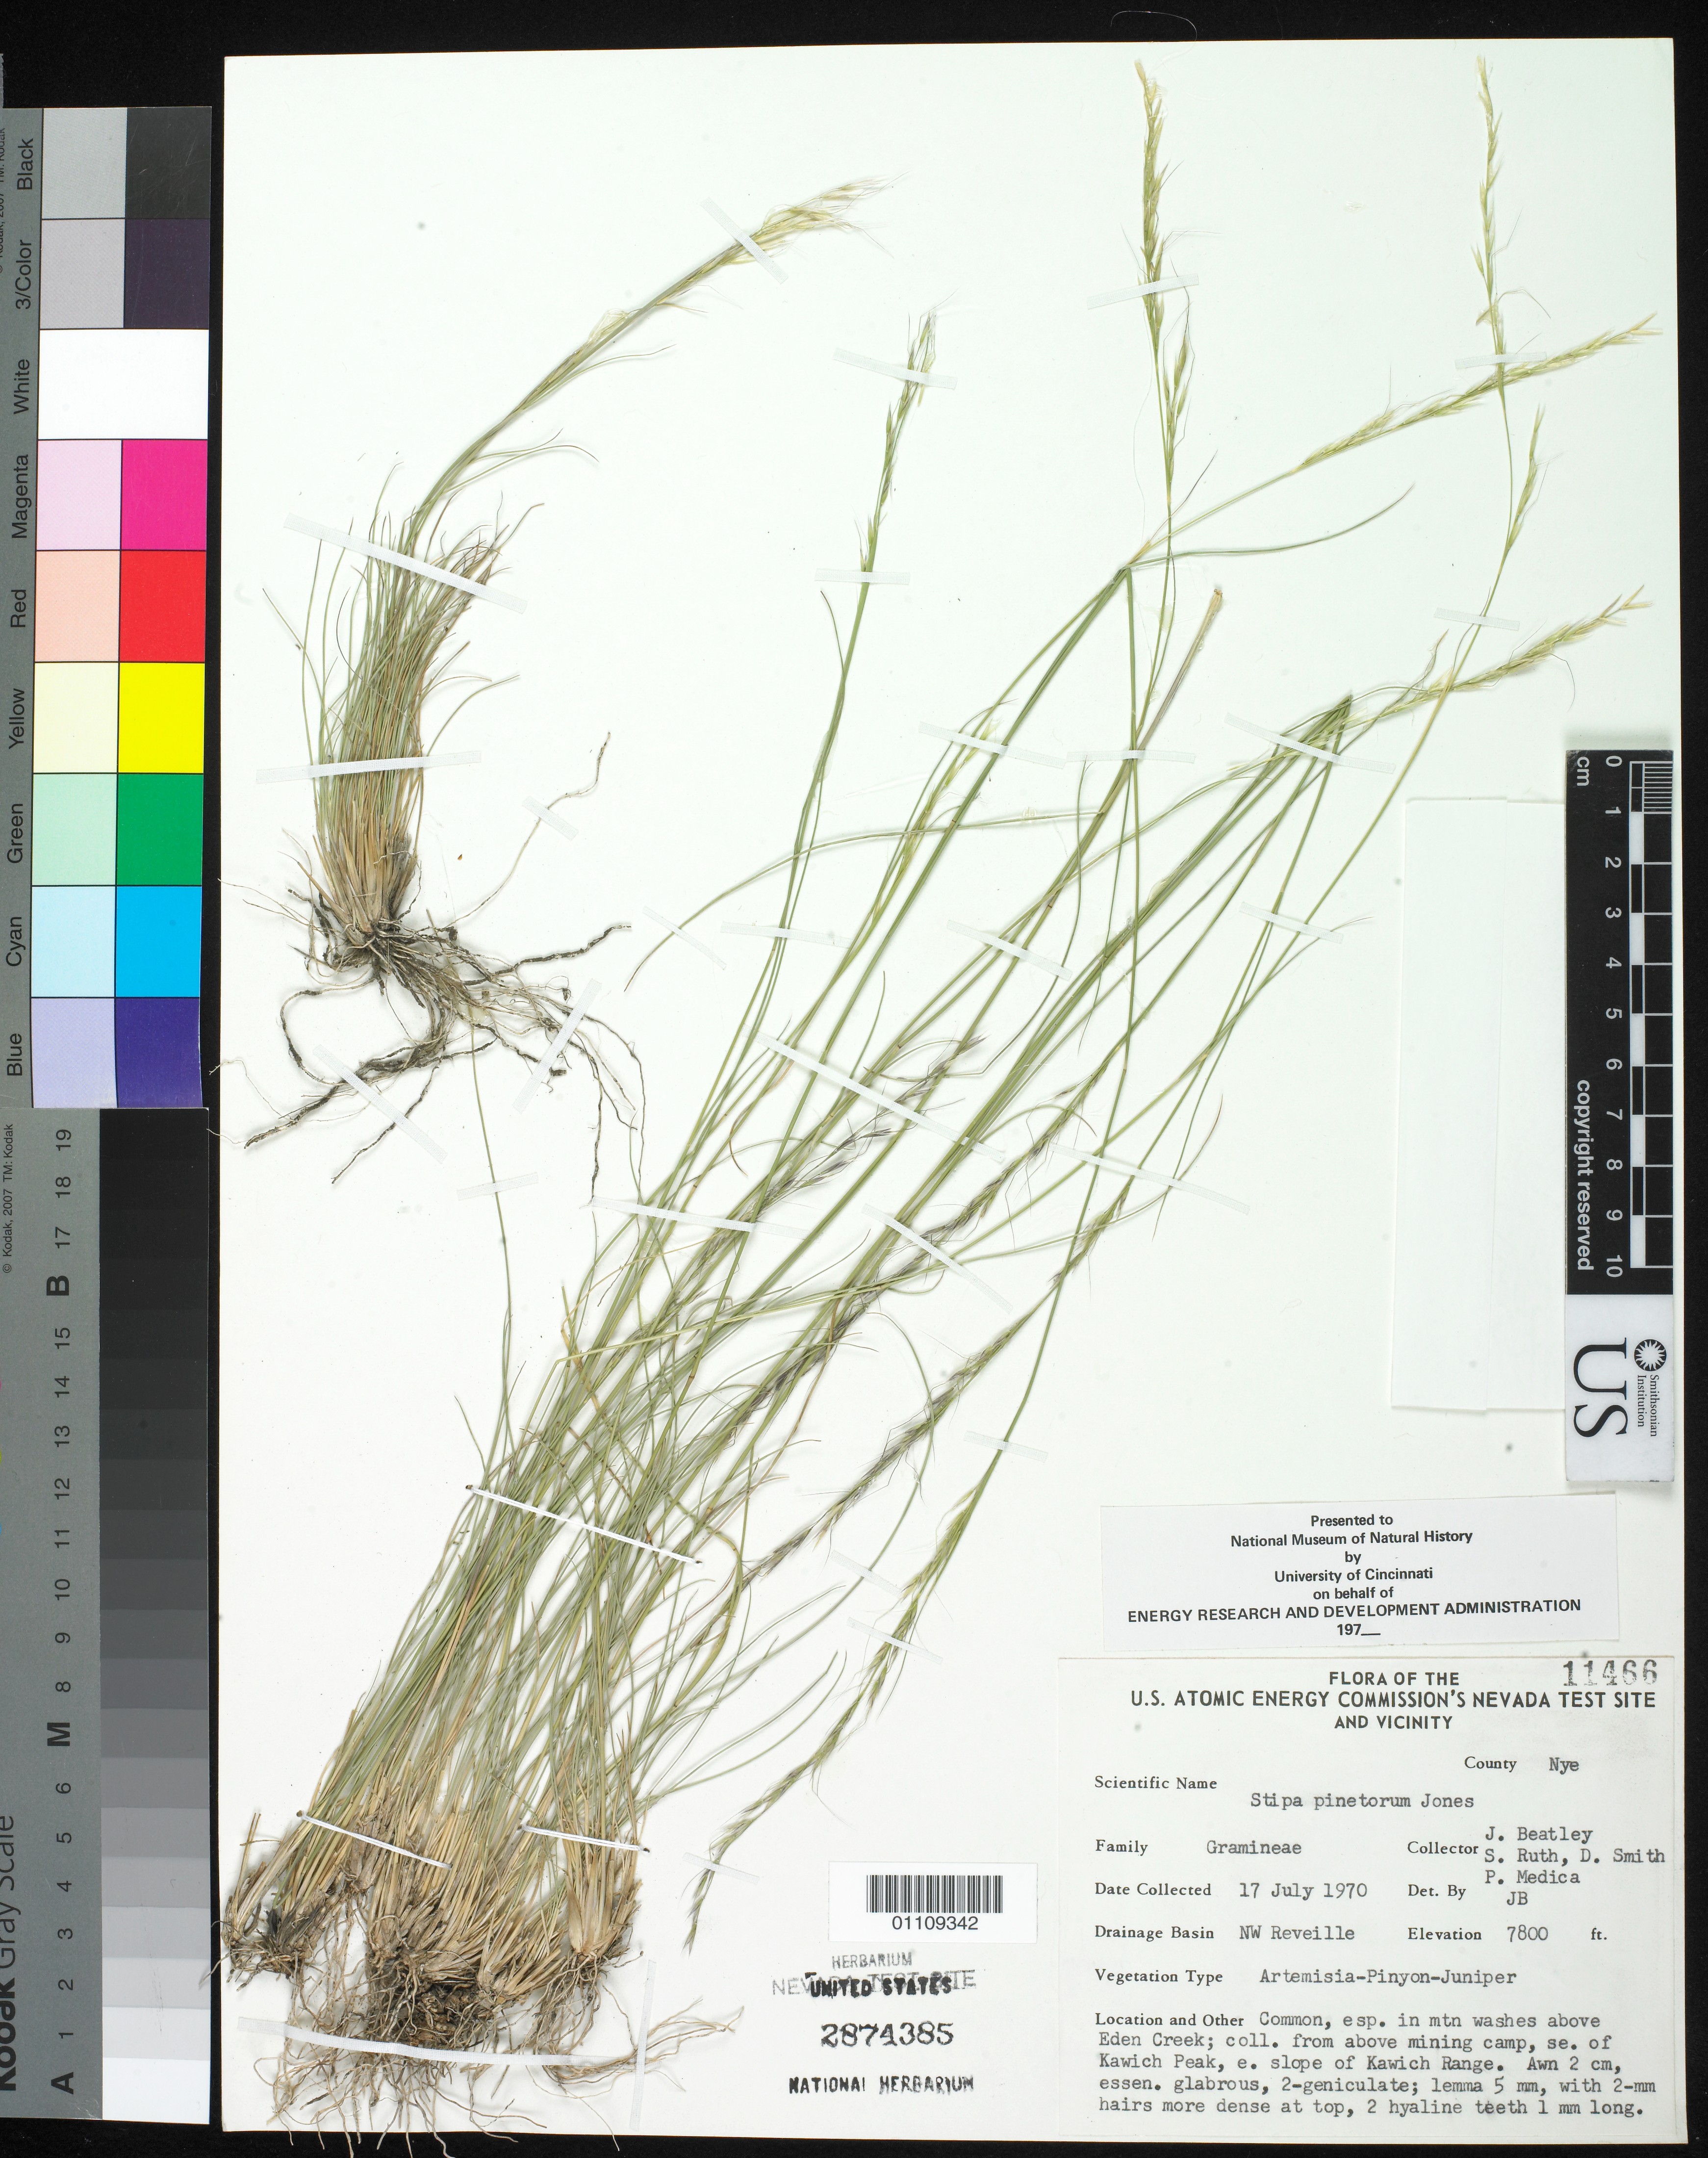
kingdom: Plantae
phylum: Tracheophyta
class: Liliopsida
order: Poales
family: Poaceae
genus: Eriocoma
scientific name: Eriocoma pinetorum ined.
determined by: Poaceae Reorganization Project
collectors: J. C. Beatley, S. Ruth, D. Smith & P. Medica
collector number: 11466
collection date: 1970-07-17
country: United States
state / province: Nevada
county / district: Nye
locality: E. slope of Kawich Range, SE. of Kawich Peak.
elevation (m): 2377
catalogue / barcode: US 2874385